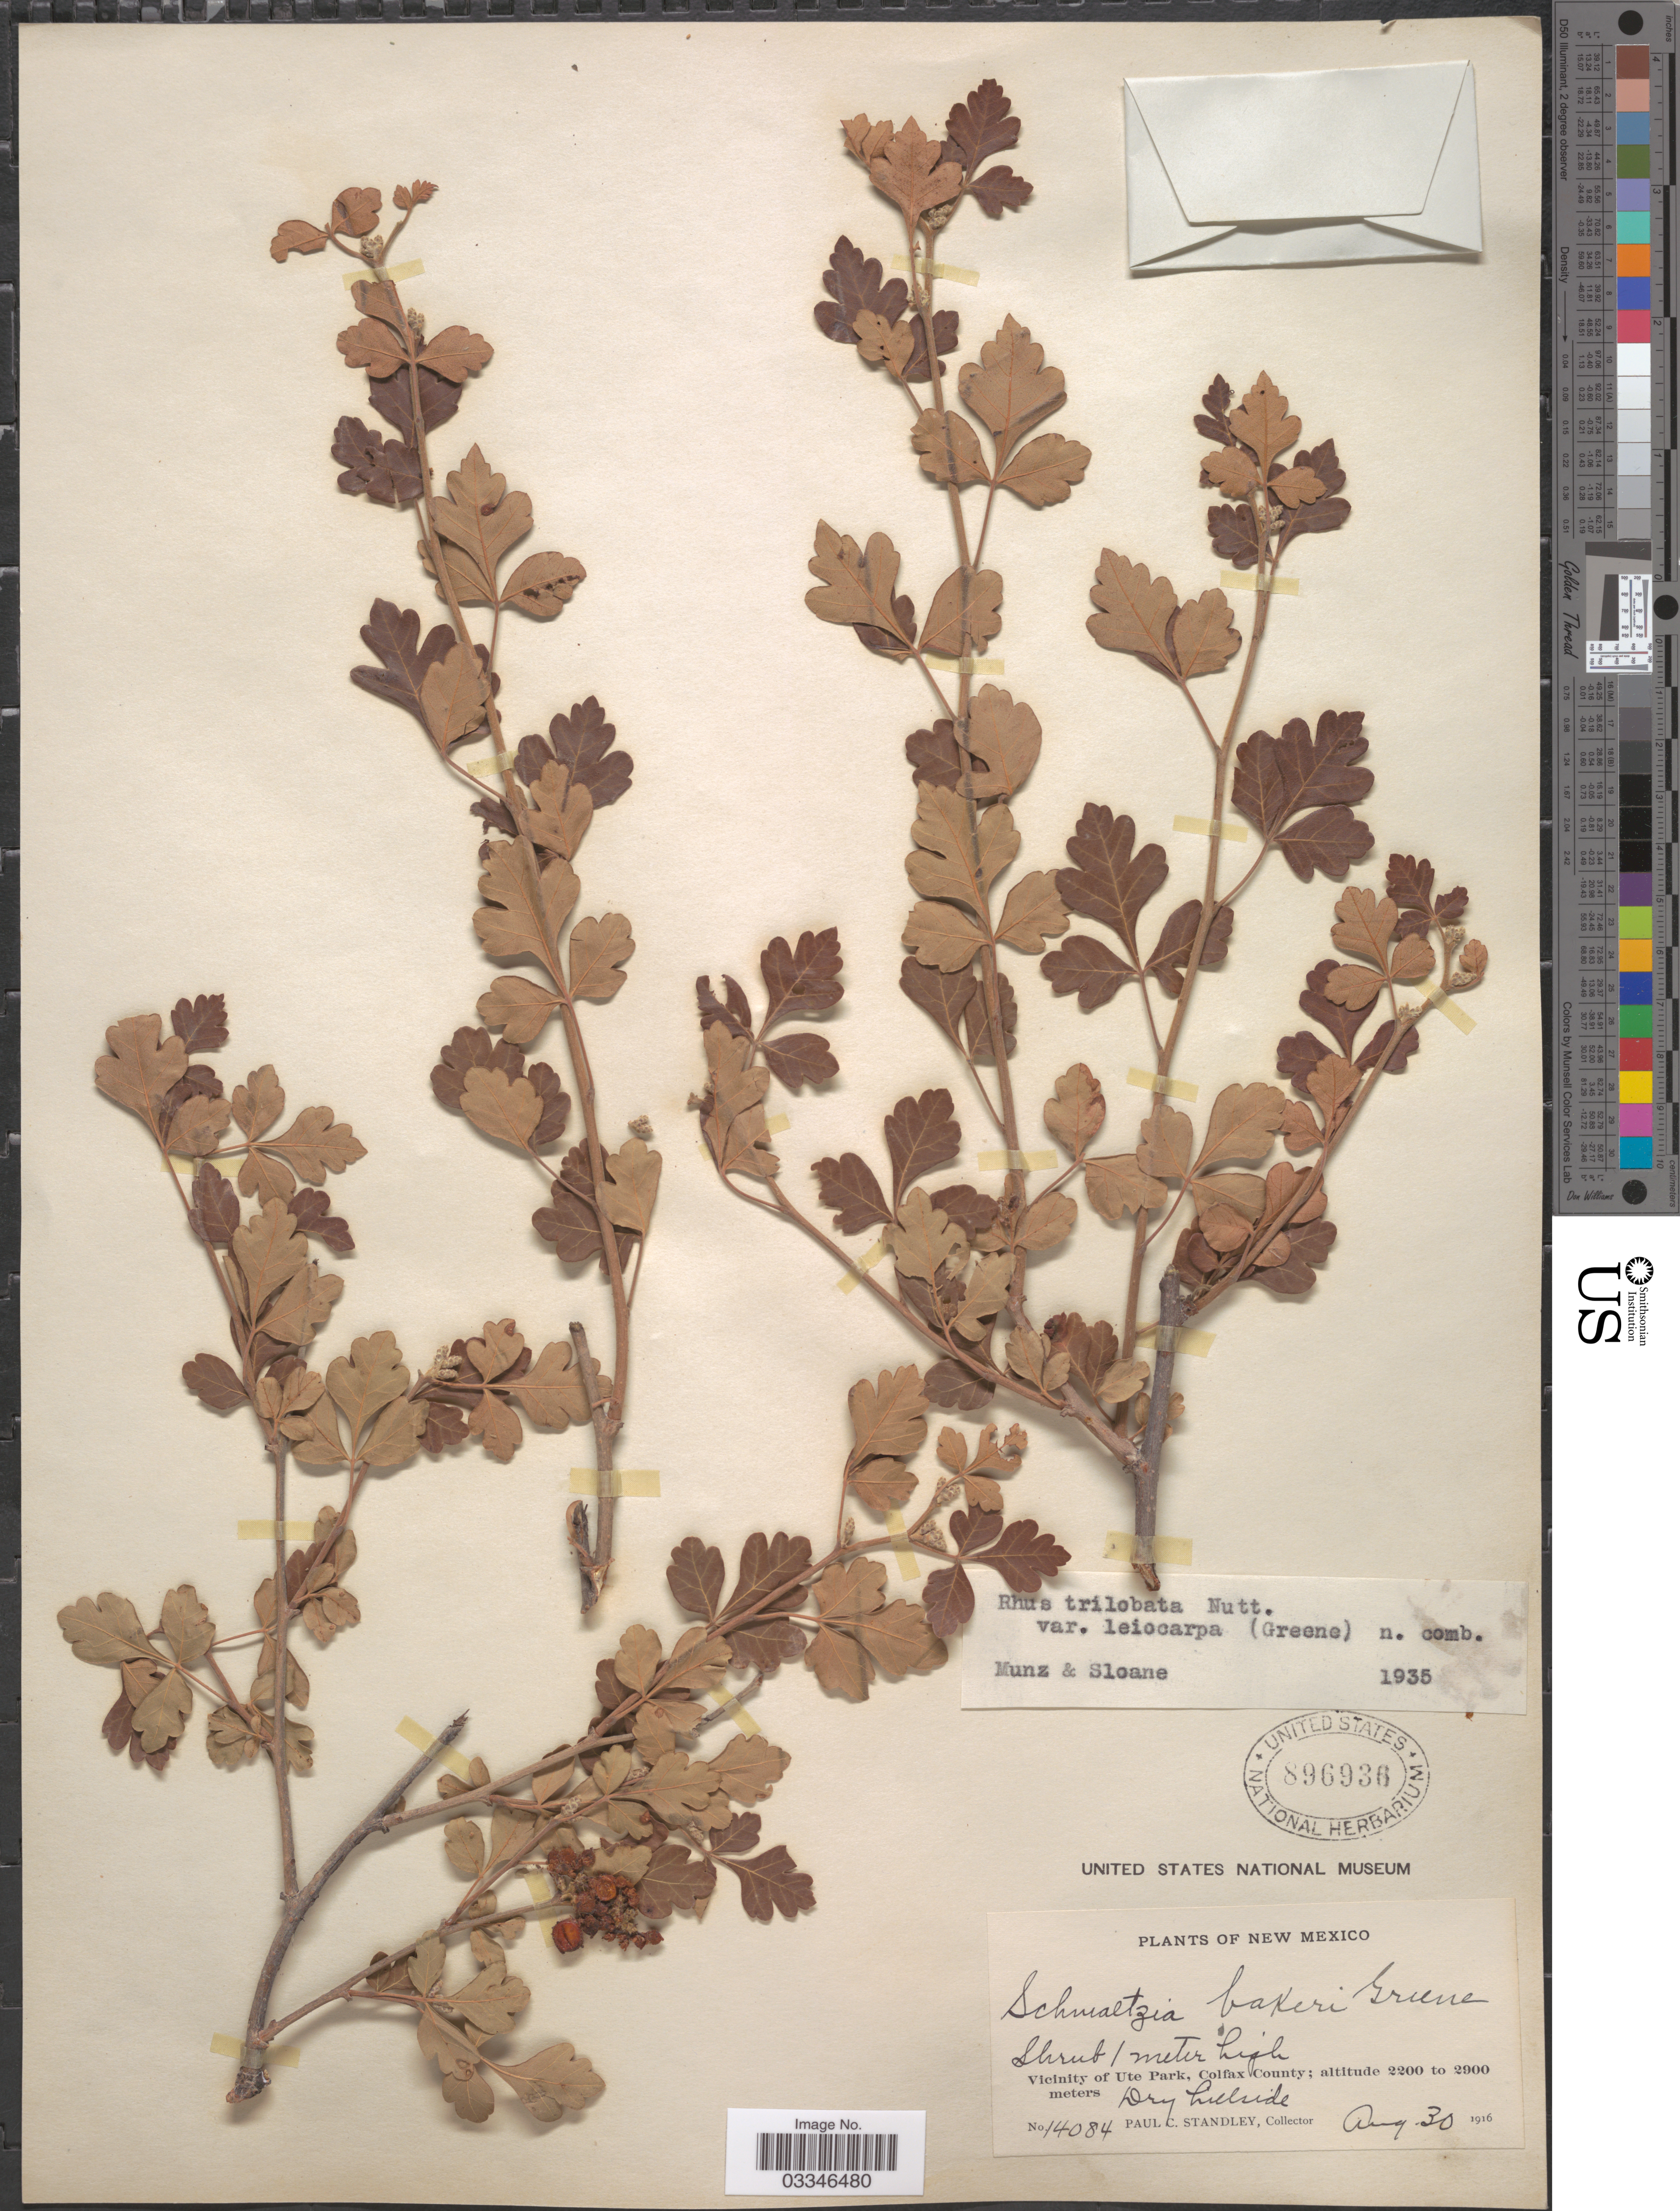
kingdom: Plantae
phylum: Tracheophyta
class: Magnoliopsida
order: Sapindales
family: Anacardiaceae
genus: Rhus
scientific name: Rhus trilobata var. leiocarpa (Greene) Munz & Sloane ined.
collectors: P. C. Standley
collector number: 14084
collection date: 1916-08-30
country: United States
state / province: New Mexico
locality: Vicinity of Ute Park, Colfax County.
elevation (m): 2200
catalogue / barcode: US 896936